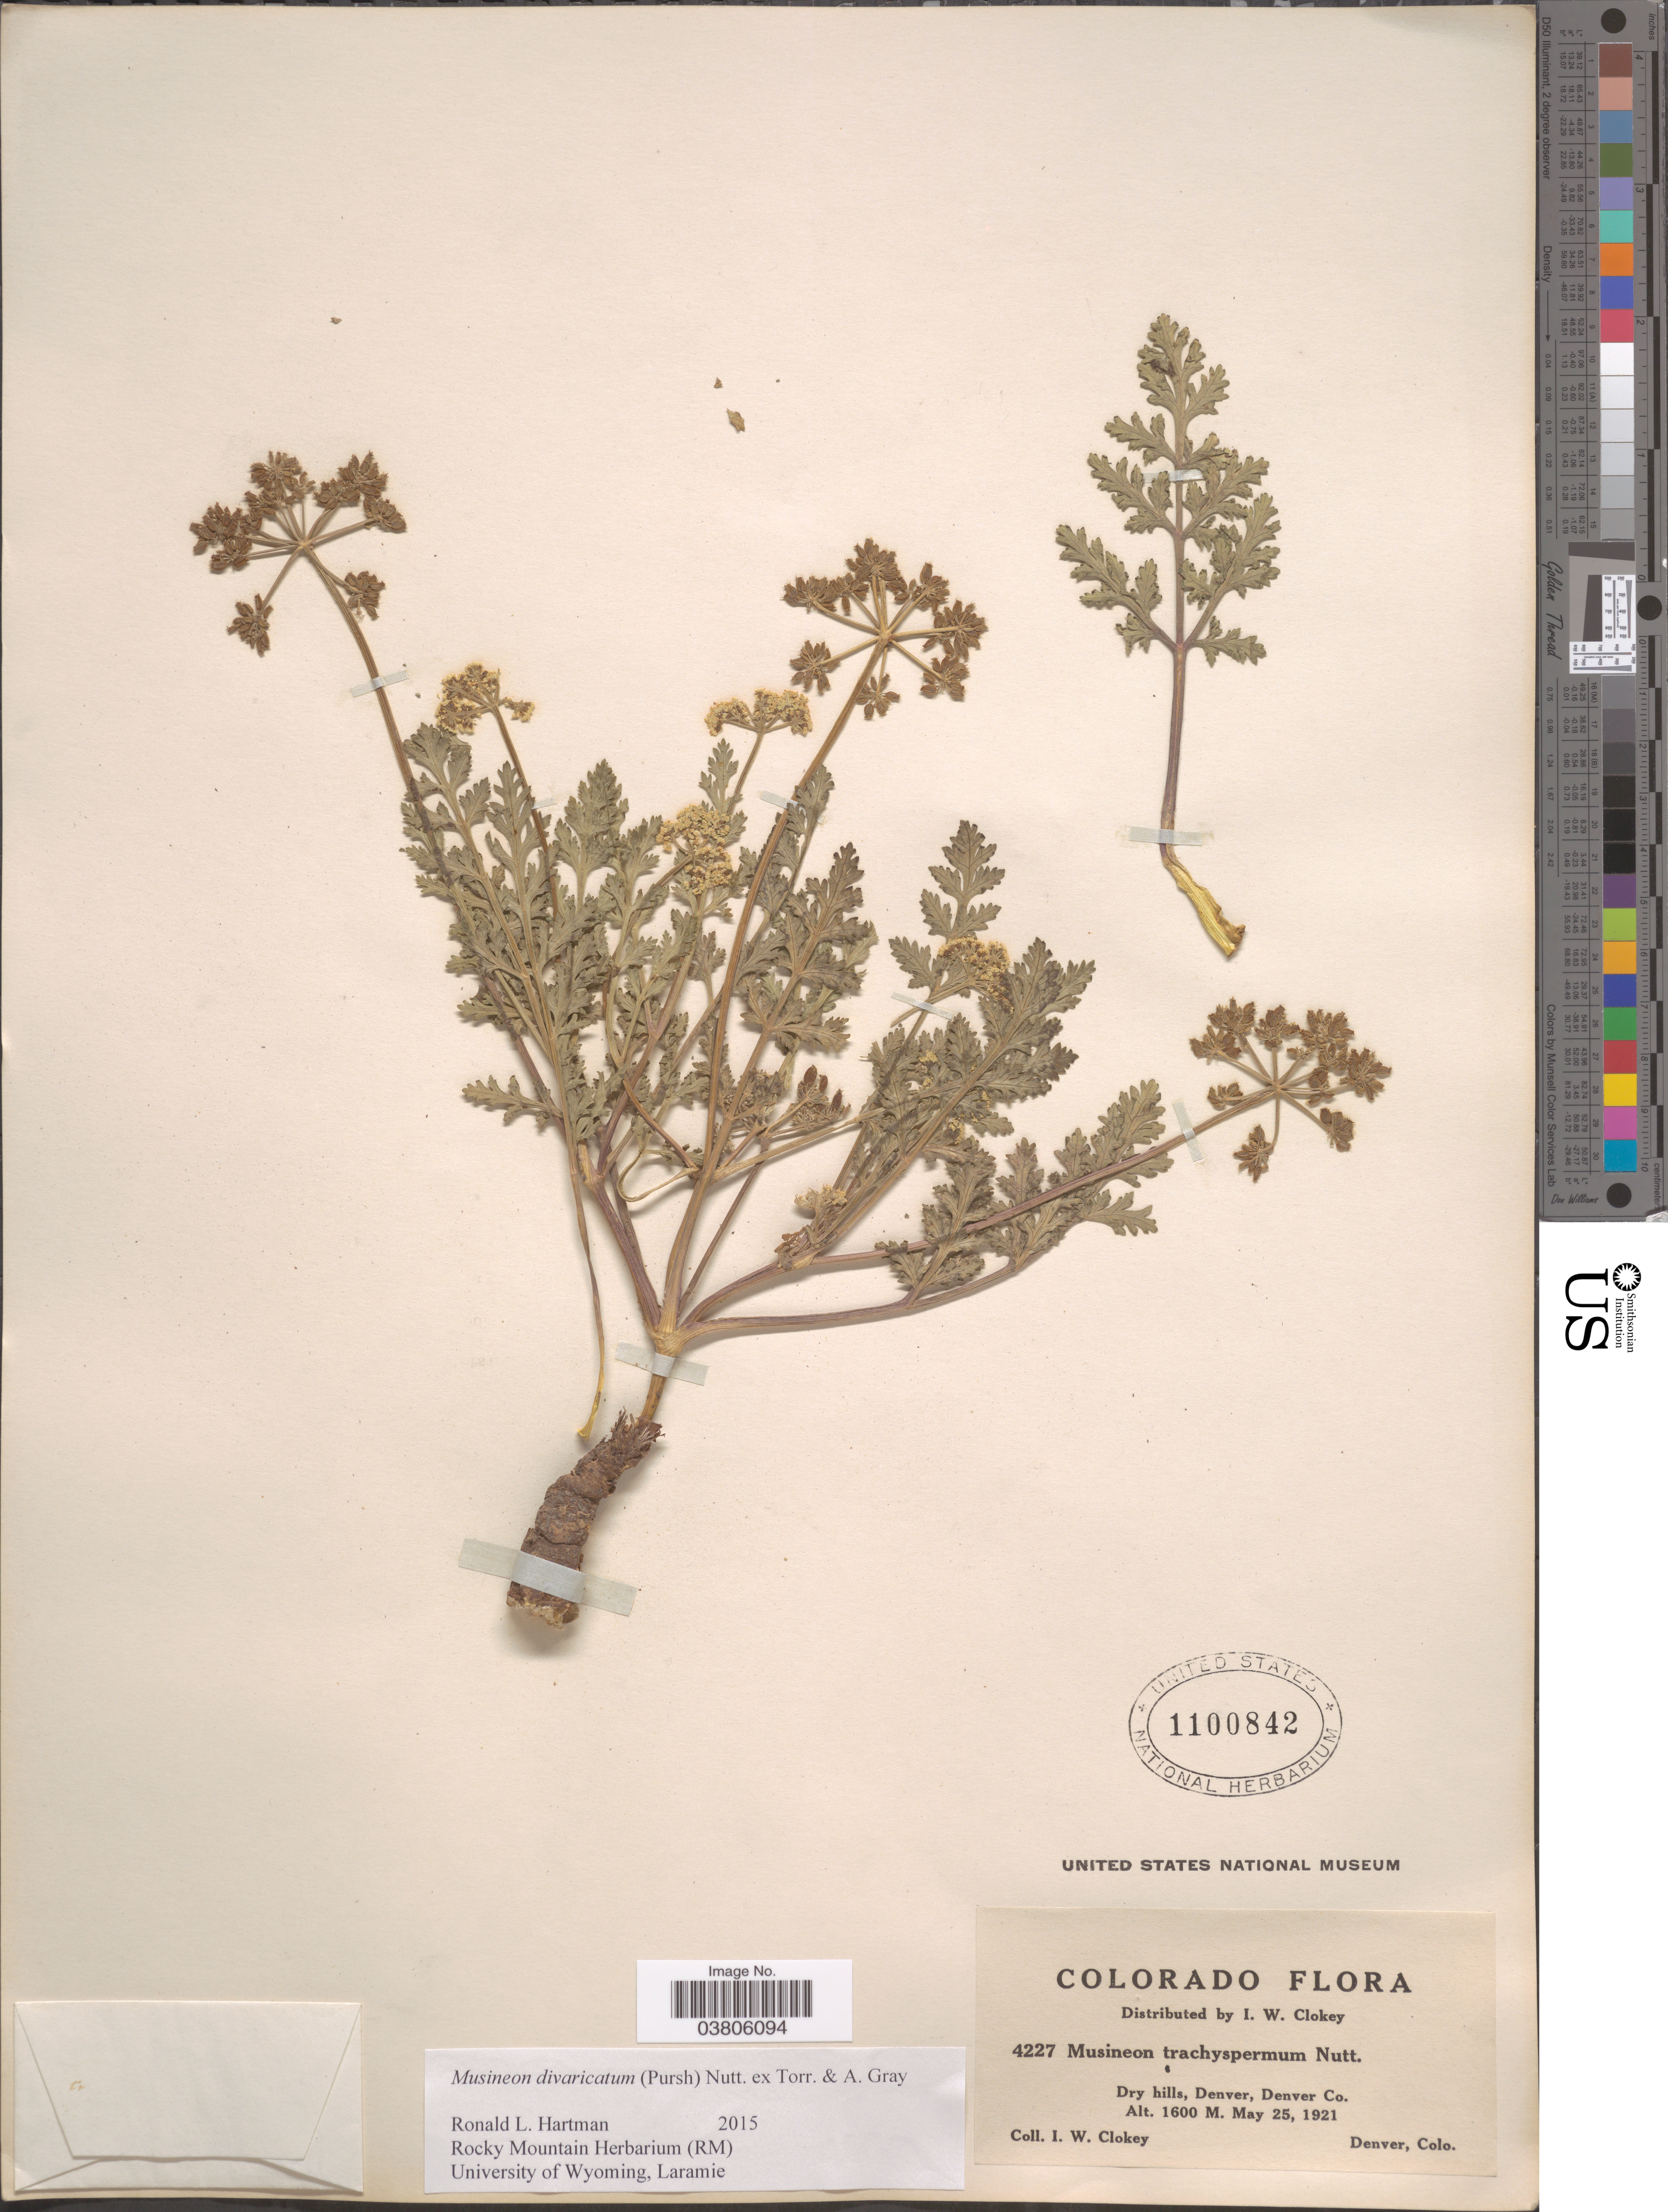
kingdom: Plantae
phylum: Tracheophyta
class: Magnoliopsida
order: Apiales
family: Apiaceae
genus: Musineon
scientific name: Musineon divaricatum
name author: (Pursh) Nutt.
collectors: I. W. Clokey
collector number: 4227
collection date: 1921-05-25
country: United States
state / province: Colorado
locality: Dry hills, Denver, Denver Co.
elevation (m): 1600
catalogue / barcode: US 1100842